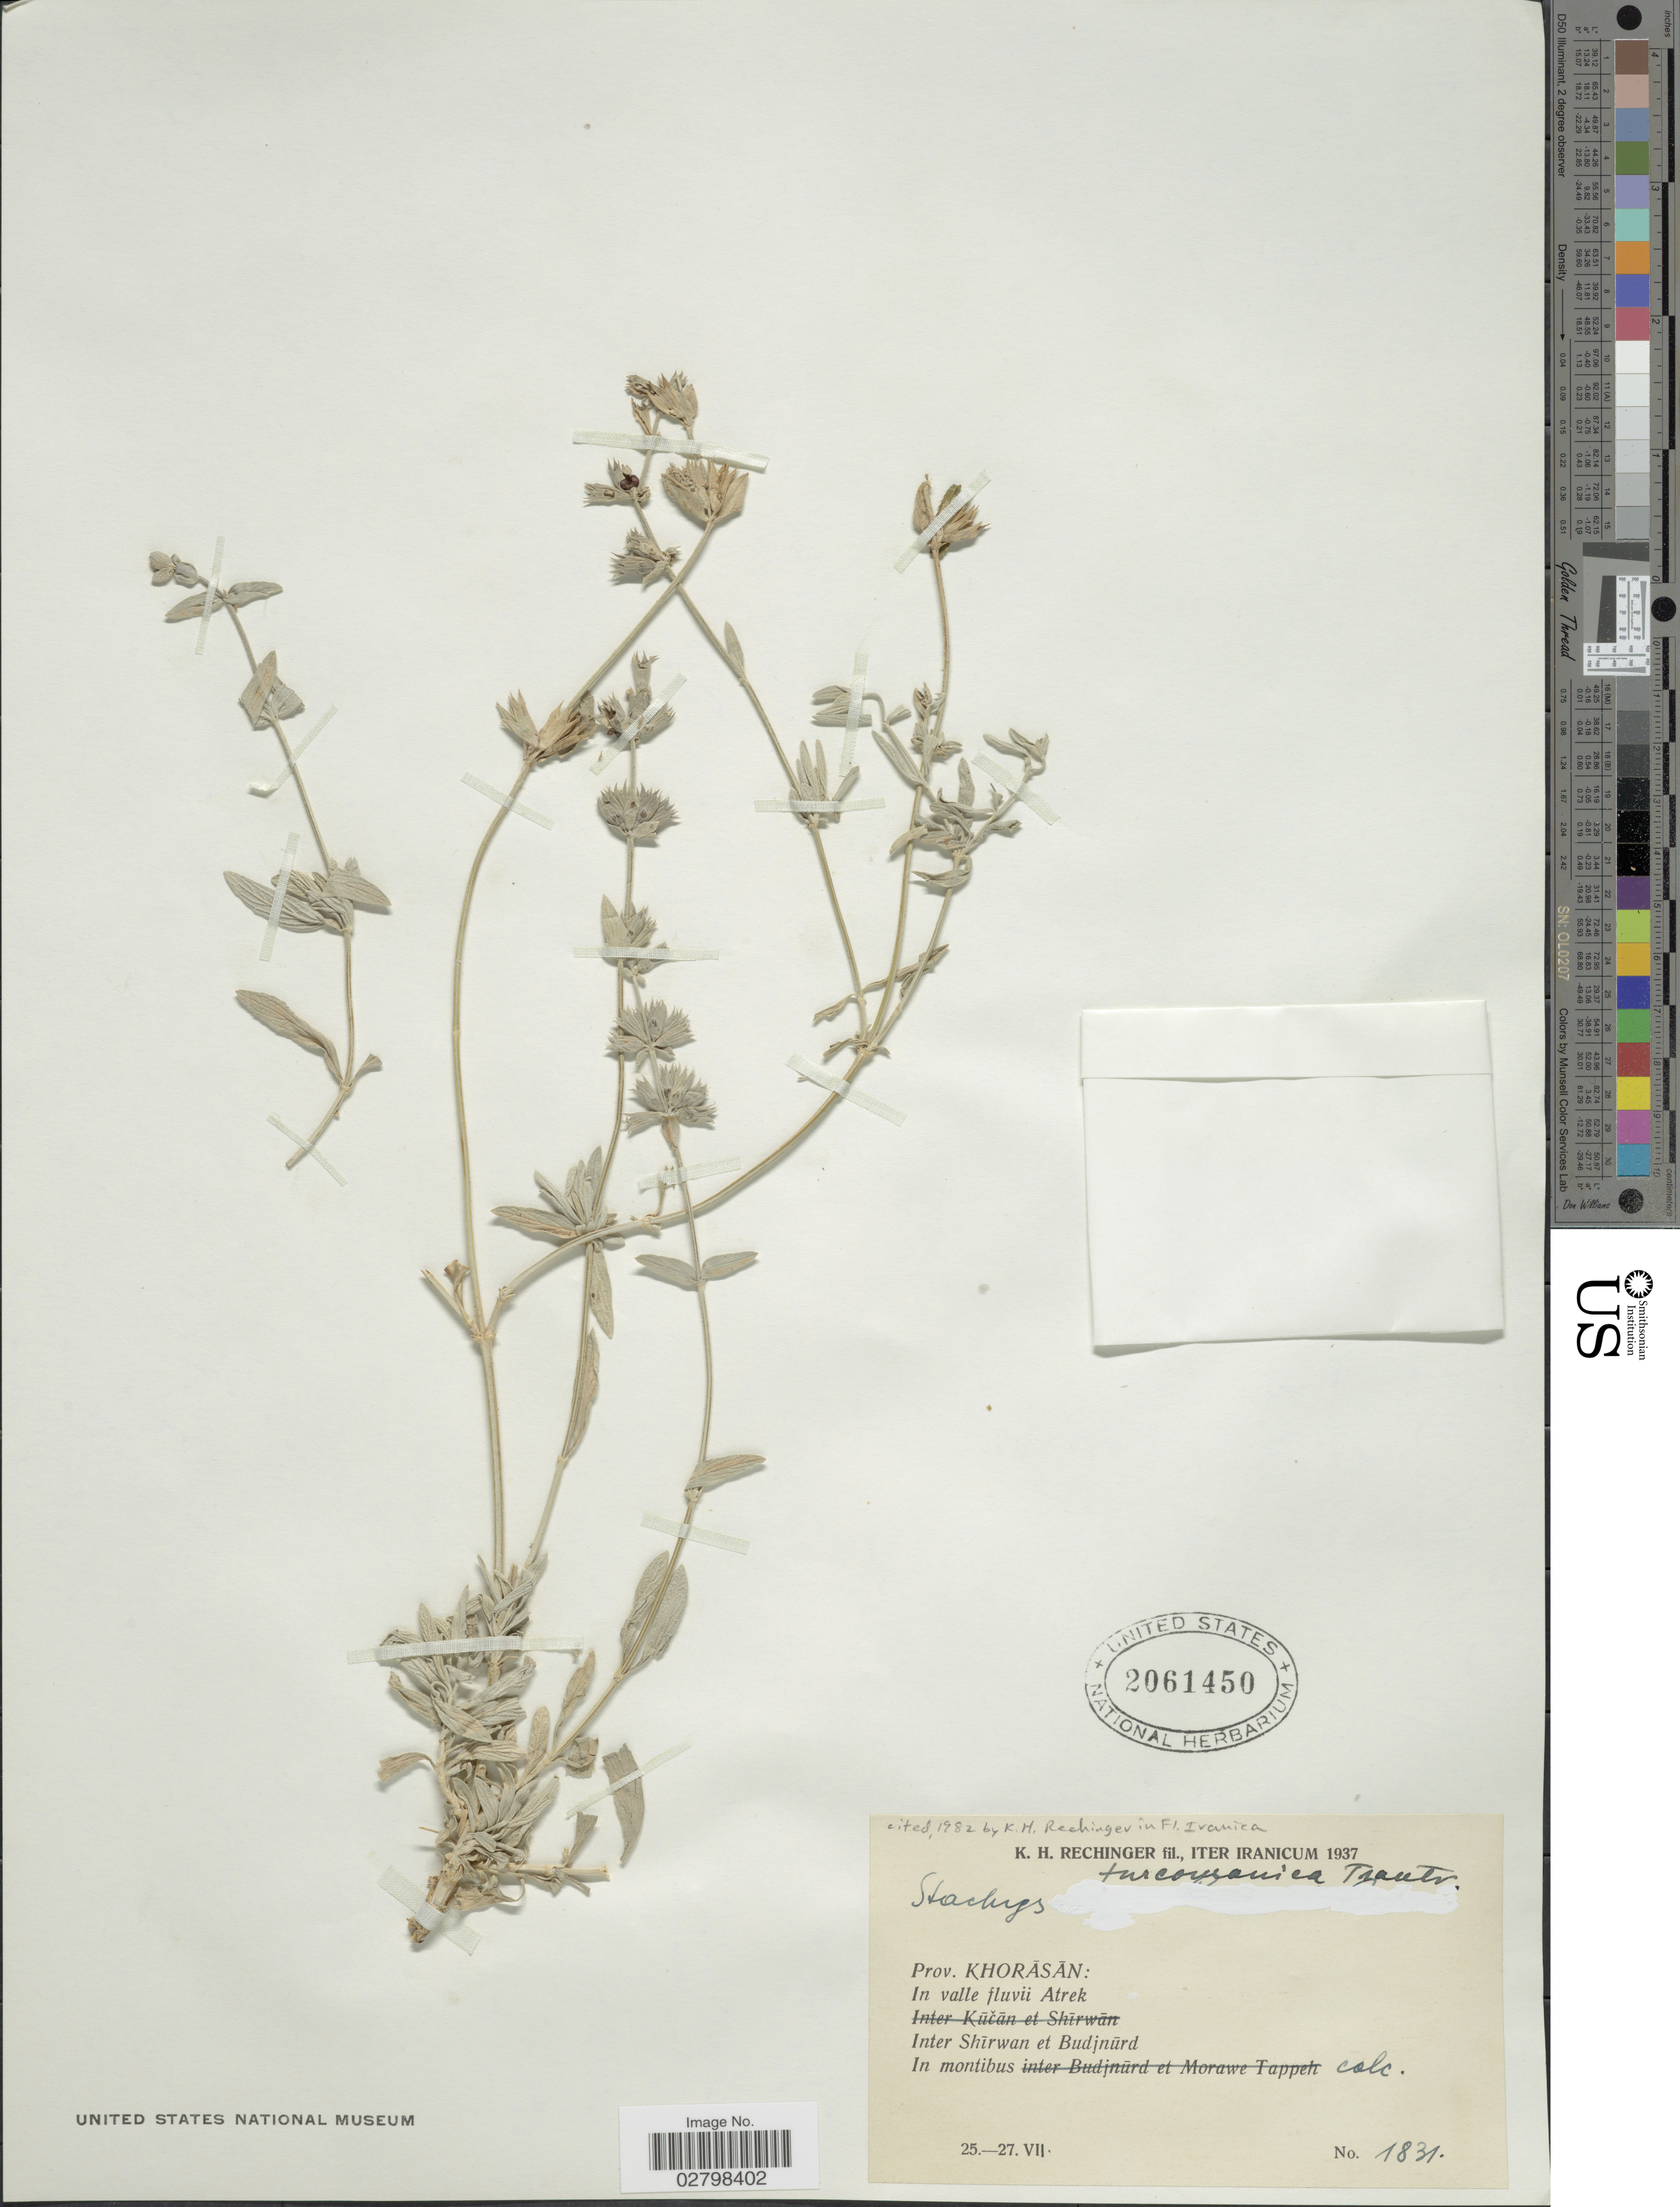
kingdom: Plantae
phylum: Tracheophyta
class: Magnoliopsida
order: Lamiales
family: Lamiaceae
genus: Stachys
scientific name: Stachys turcomanica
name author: Trautv.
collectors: K. H. Rechinger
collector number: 1831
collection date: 1937-07-25/1937-07-27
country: Iran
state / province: Khorasan [obsolete]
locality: Iter Iranicum. Turcomanica Transc. [interpreted] In valle fluvii Atrek. Inter Shïrwan et Budjnurd. In montibus calc.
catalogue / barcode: US 2061450